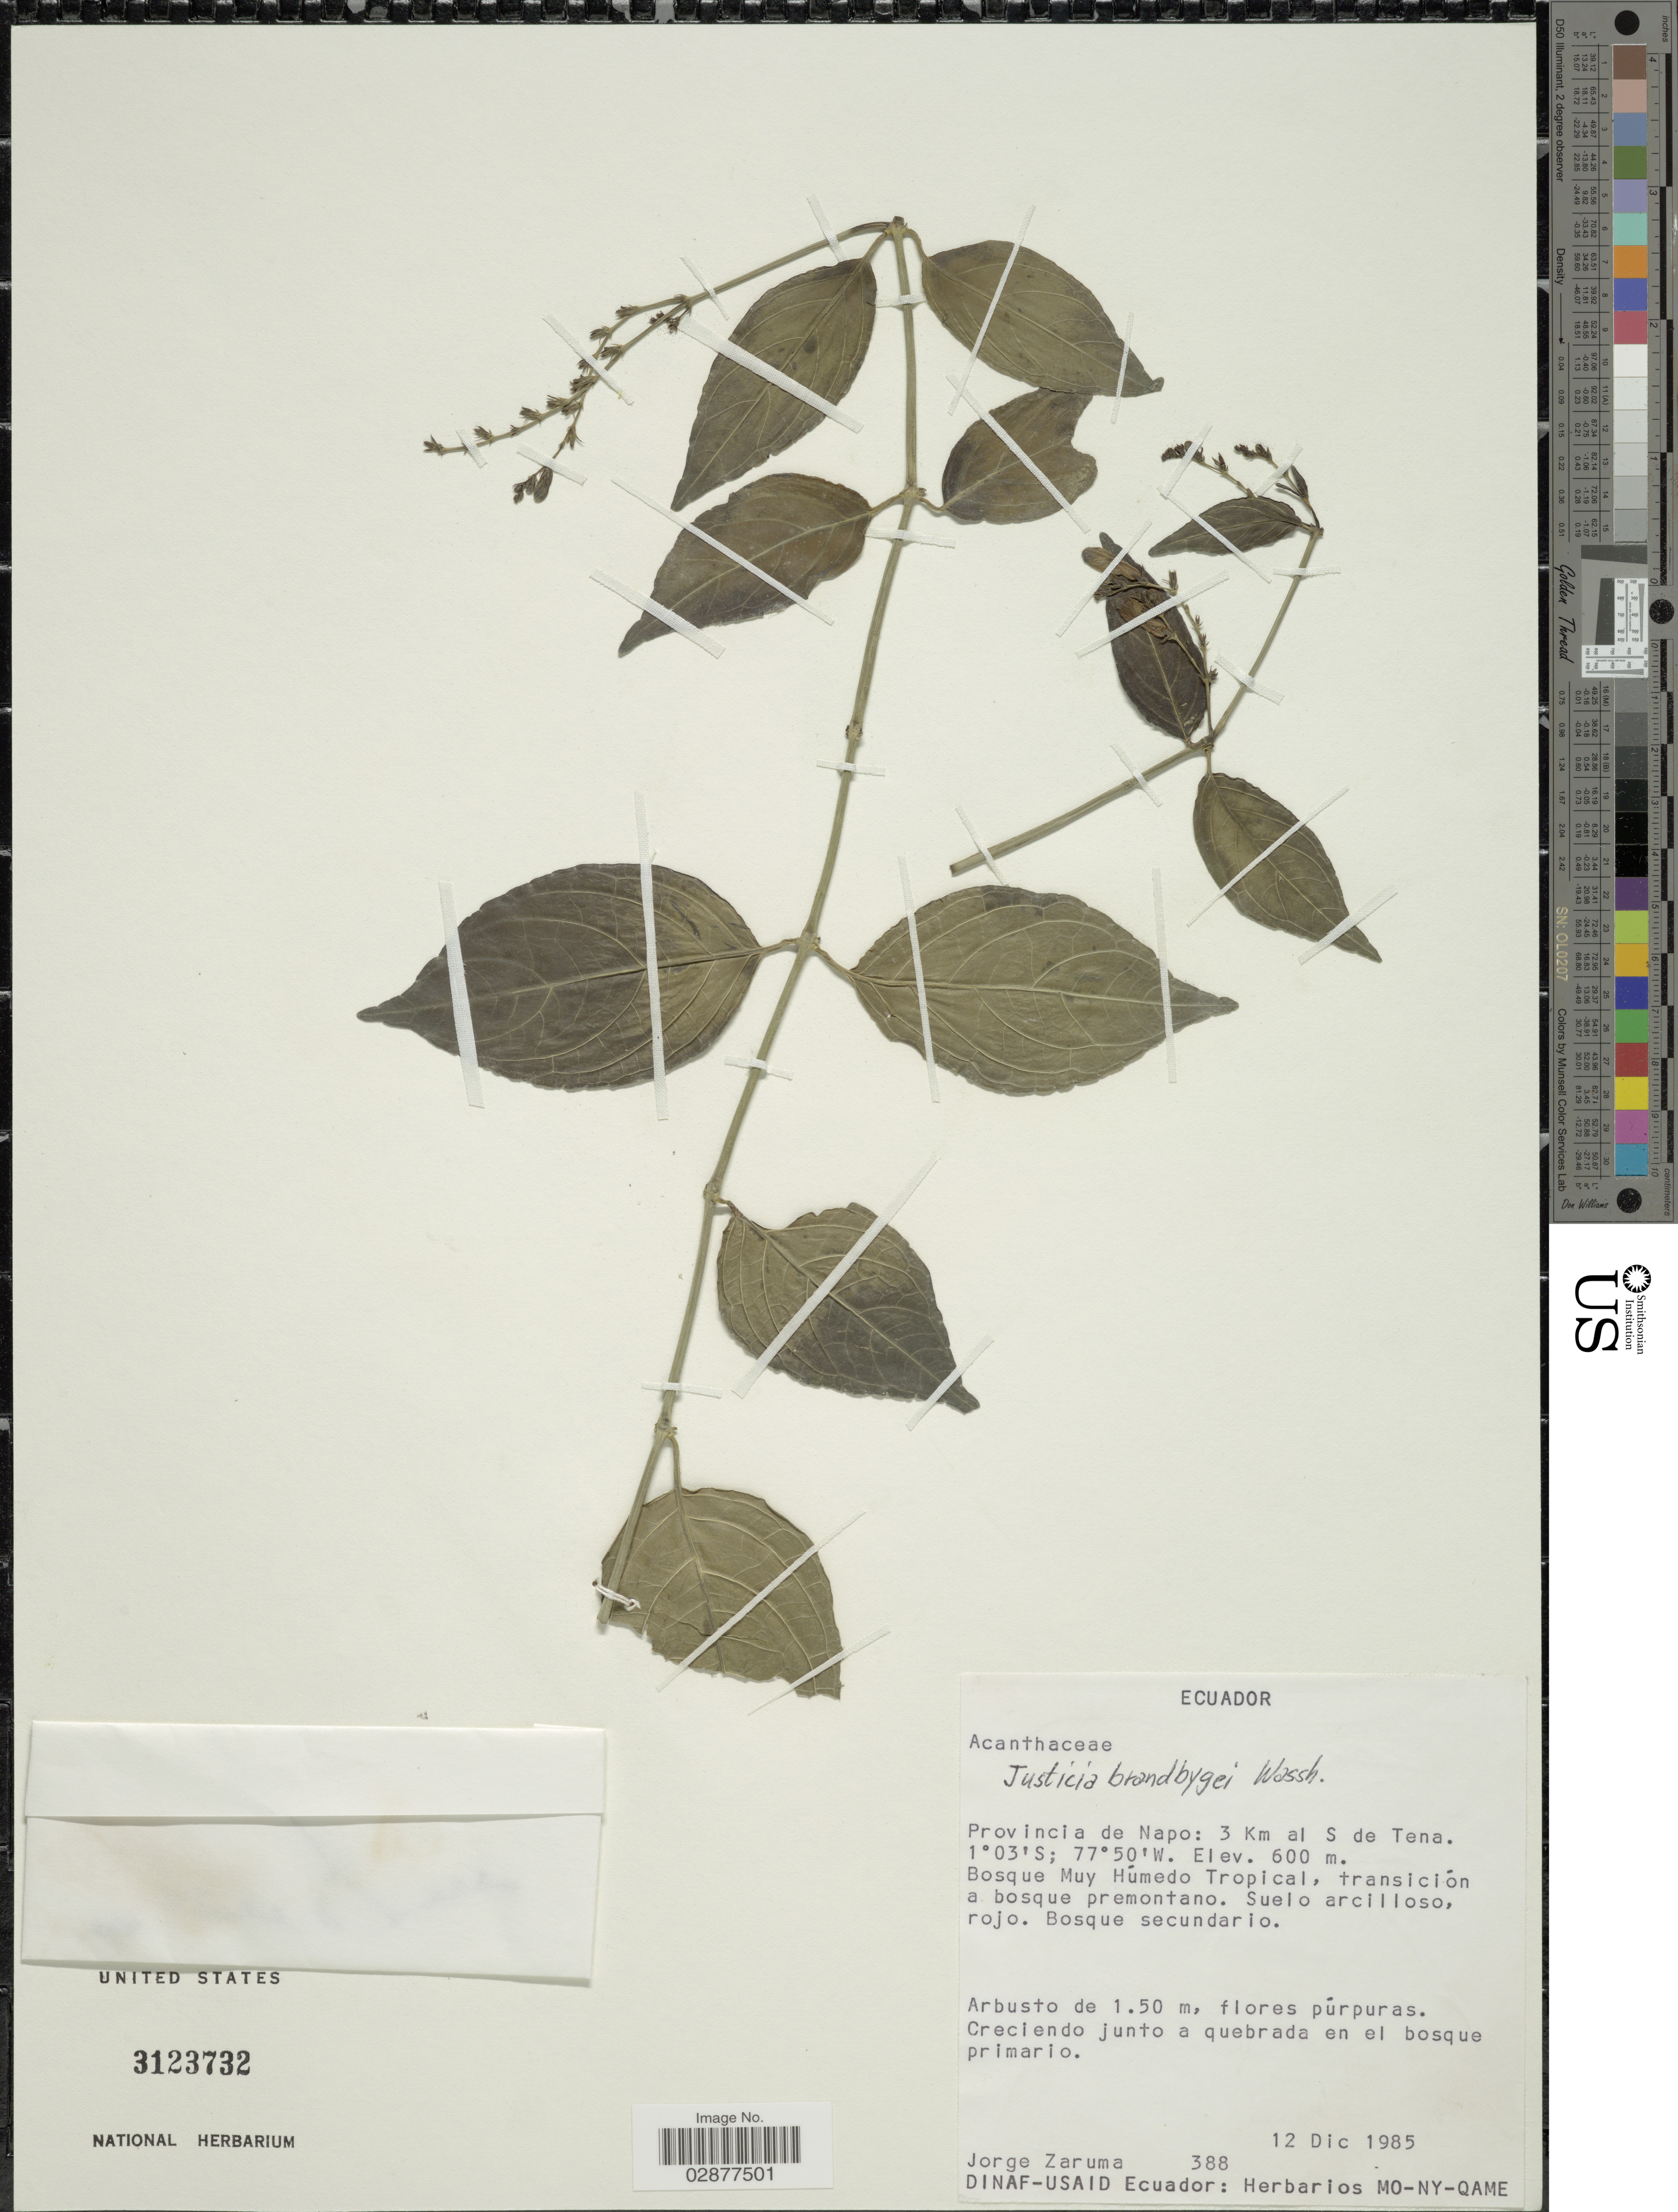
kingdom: Plantae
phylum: Tracheophyta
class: Magnoliopsida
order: Lamiales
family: Acanthaceae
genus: Justicia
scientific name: Justicia brandbygei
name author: Wassh.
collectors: J. Zaruma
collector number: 388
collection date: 1985-12-12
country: Ecuador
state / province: Napo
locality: Provincia de Napo: 3 Km al S de Tena. Bosque Muy Húmedo Tropical.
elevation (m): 600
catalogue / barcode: US 3123732